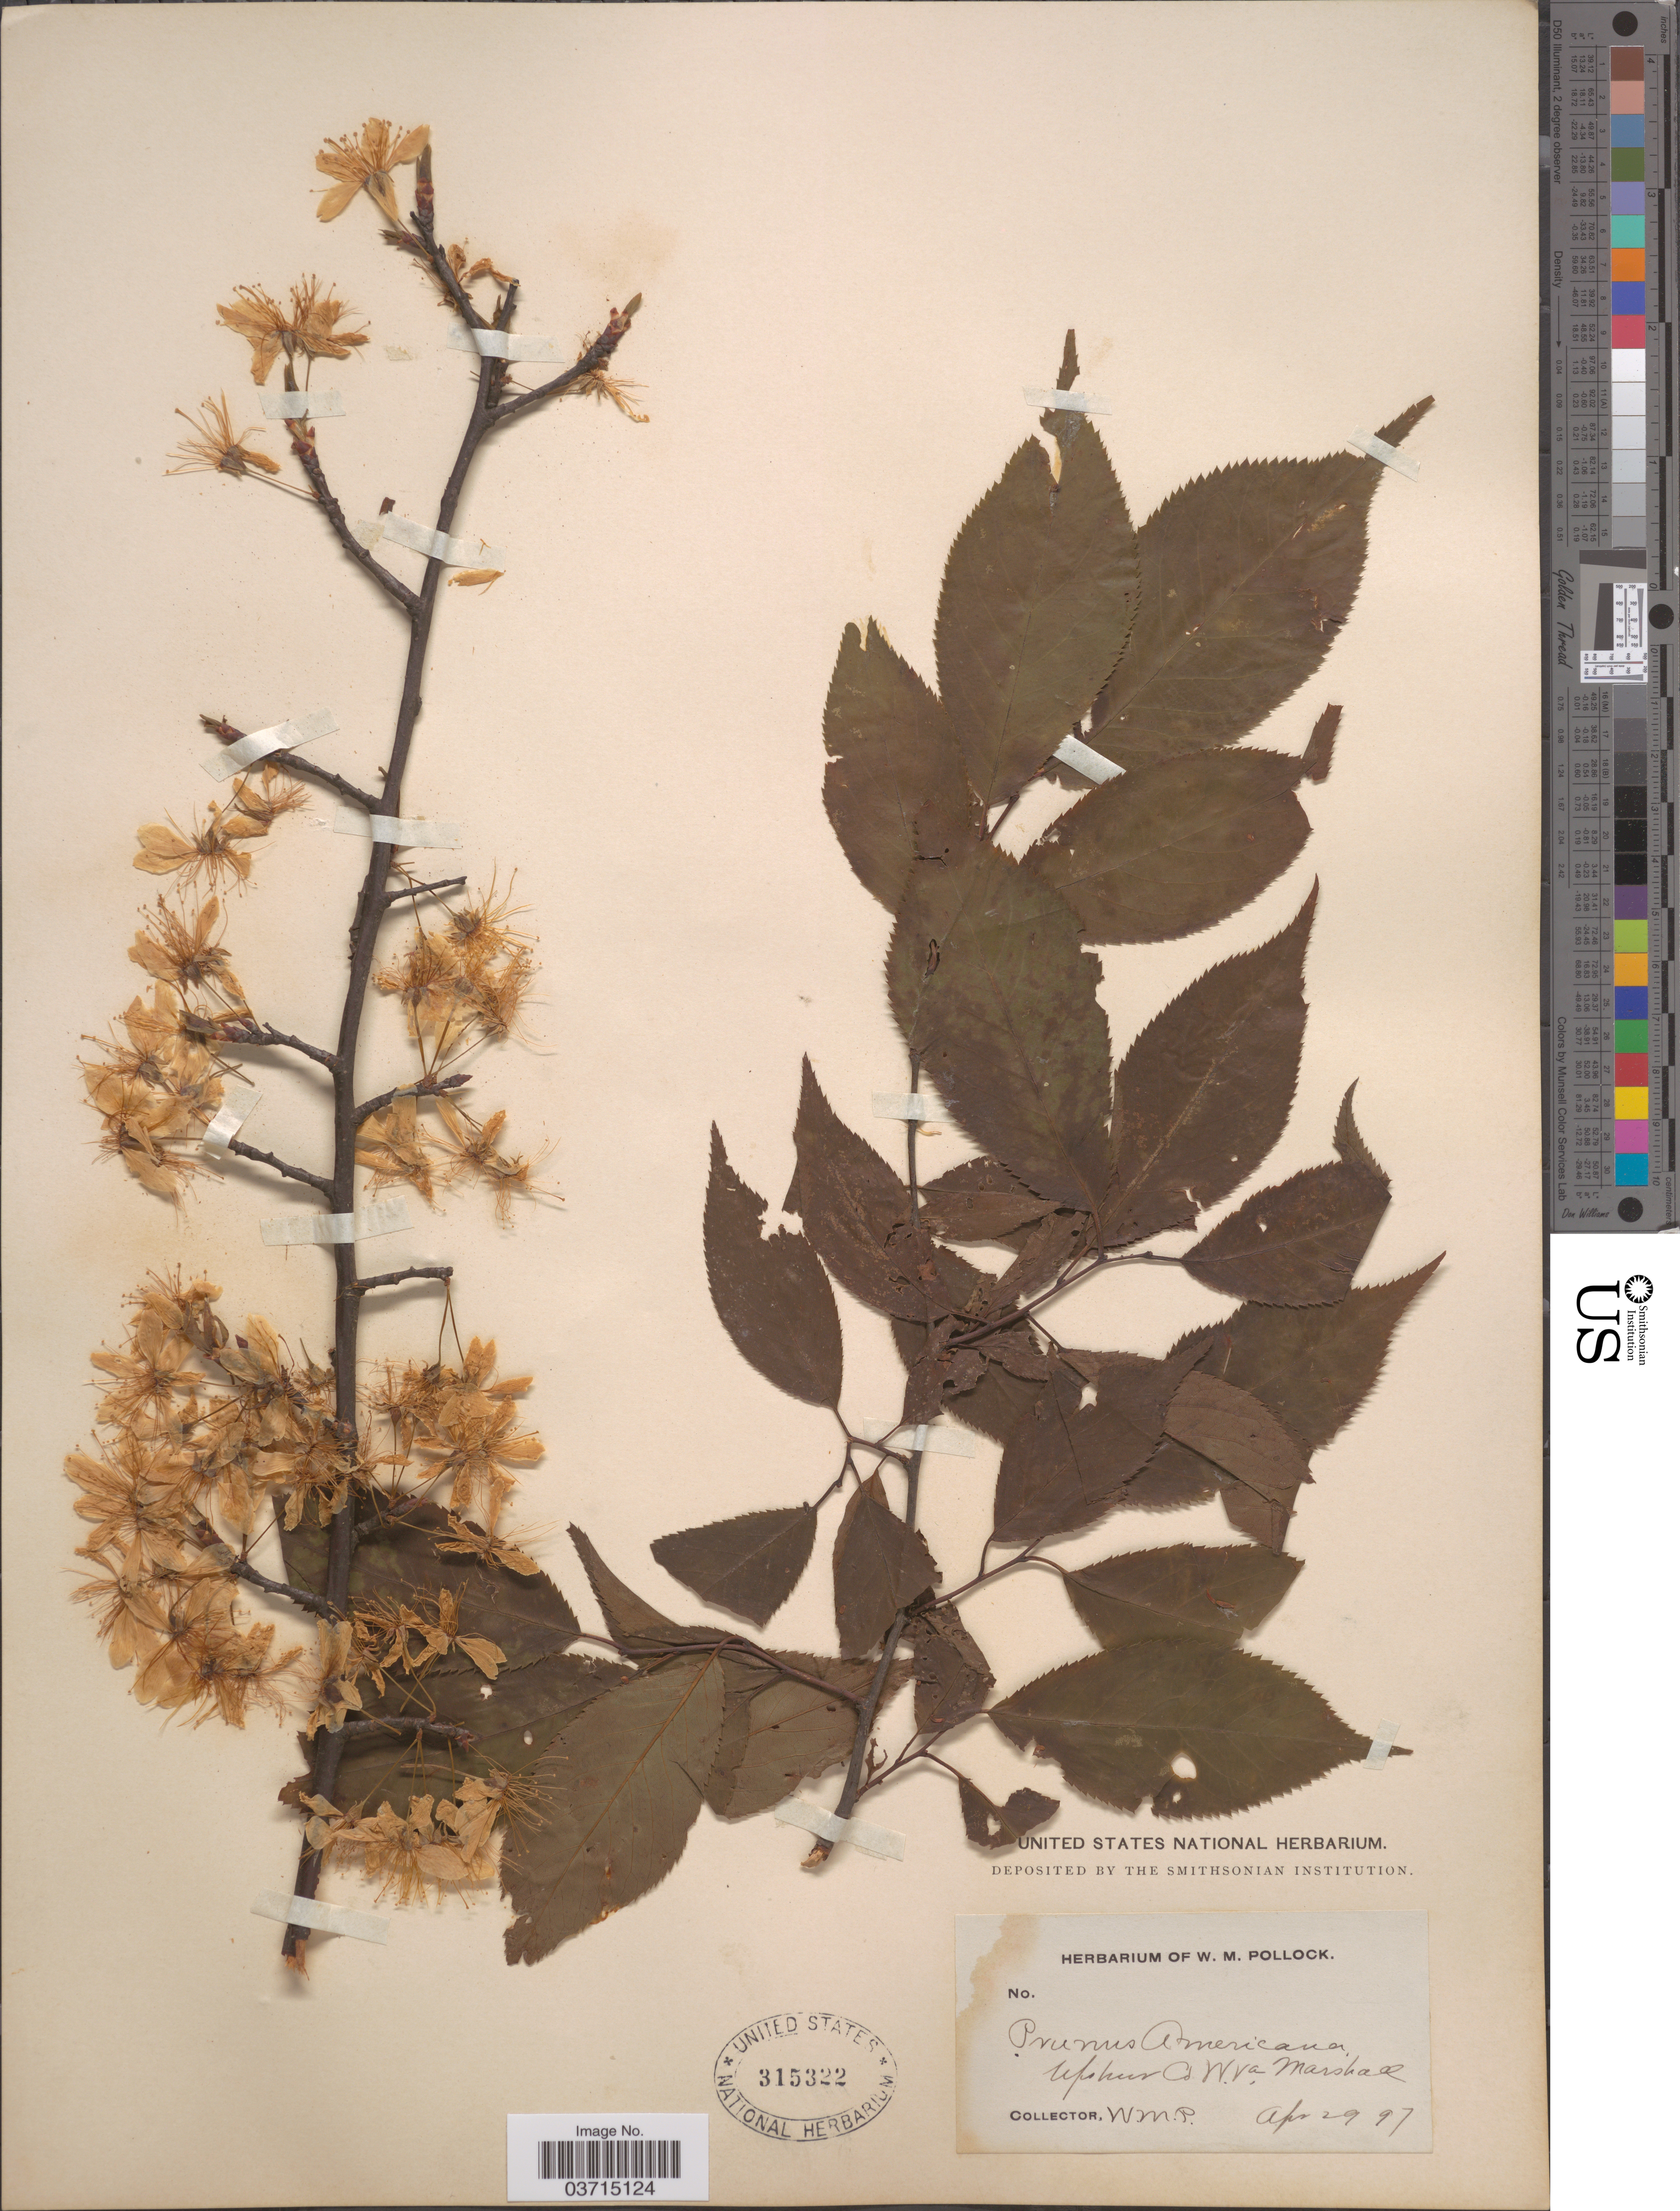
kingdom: Plantae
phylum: Tracheophyta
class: Magnoliopsida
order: Rosales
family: Rosaceae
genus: Prunus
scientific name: Prunus americana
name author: Marshall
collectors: W. M. Pollock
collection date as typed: Transcribed d/m/y: 29/4/97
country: United States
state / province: West Virginia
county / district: Upshur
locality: Marshall.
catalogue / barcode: US 315322